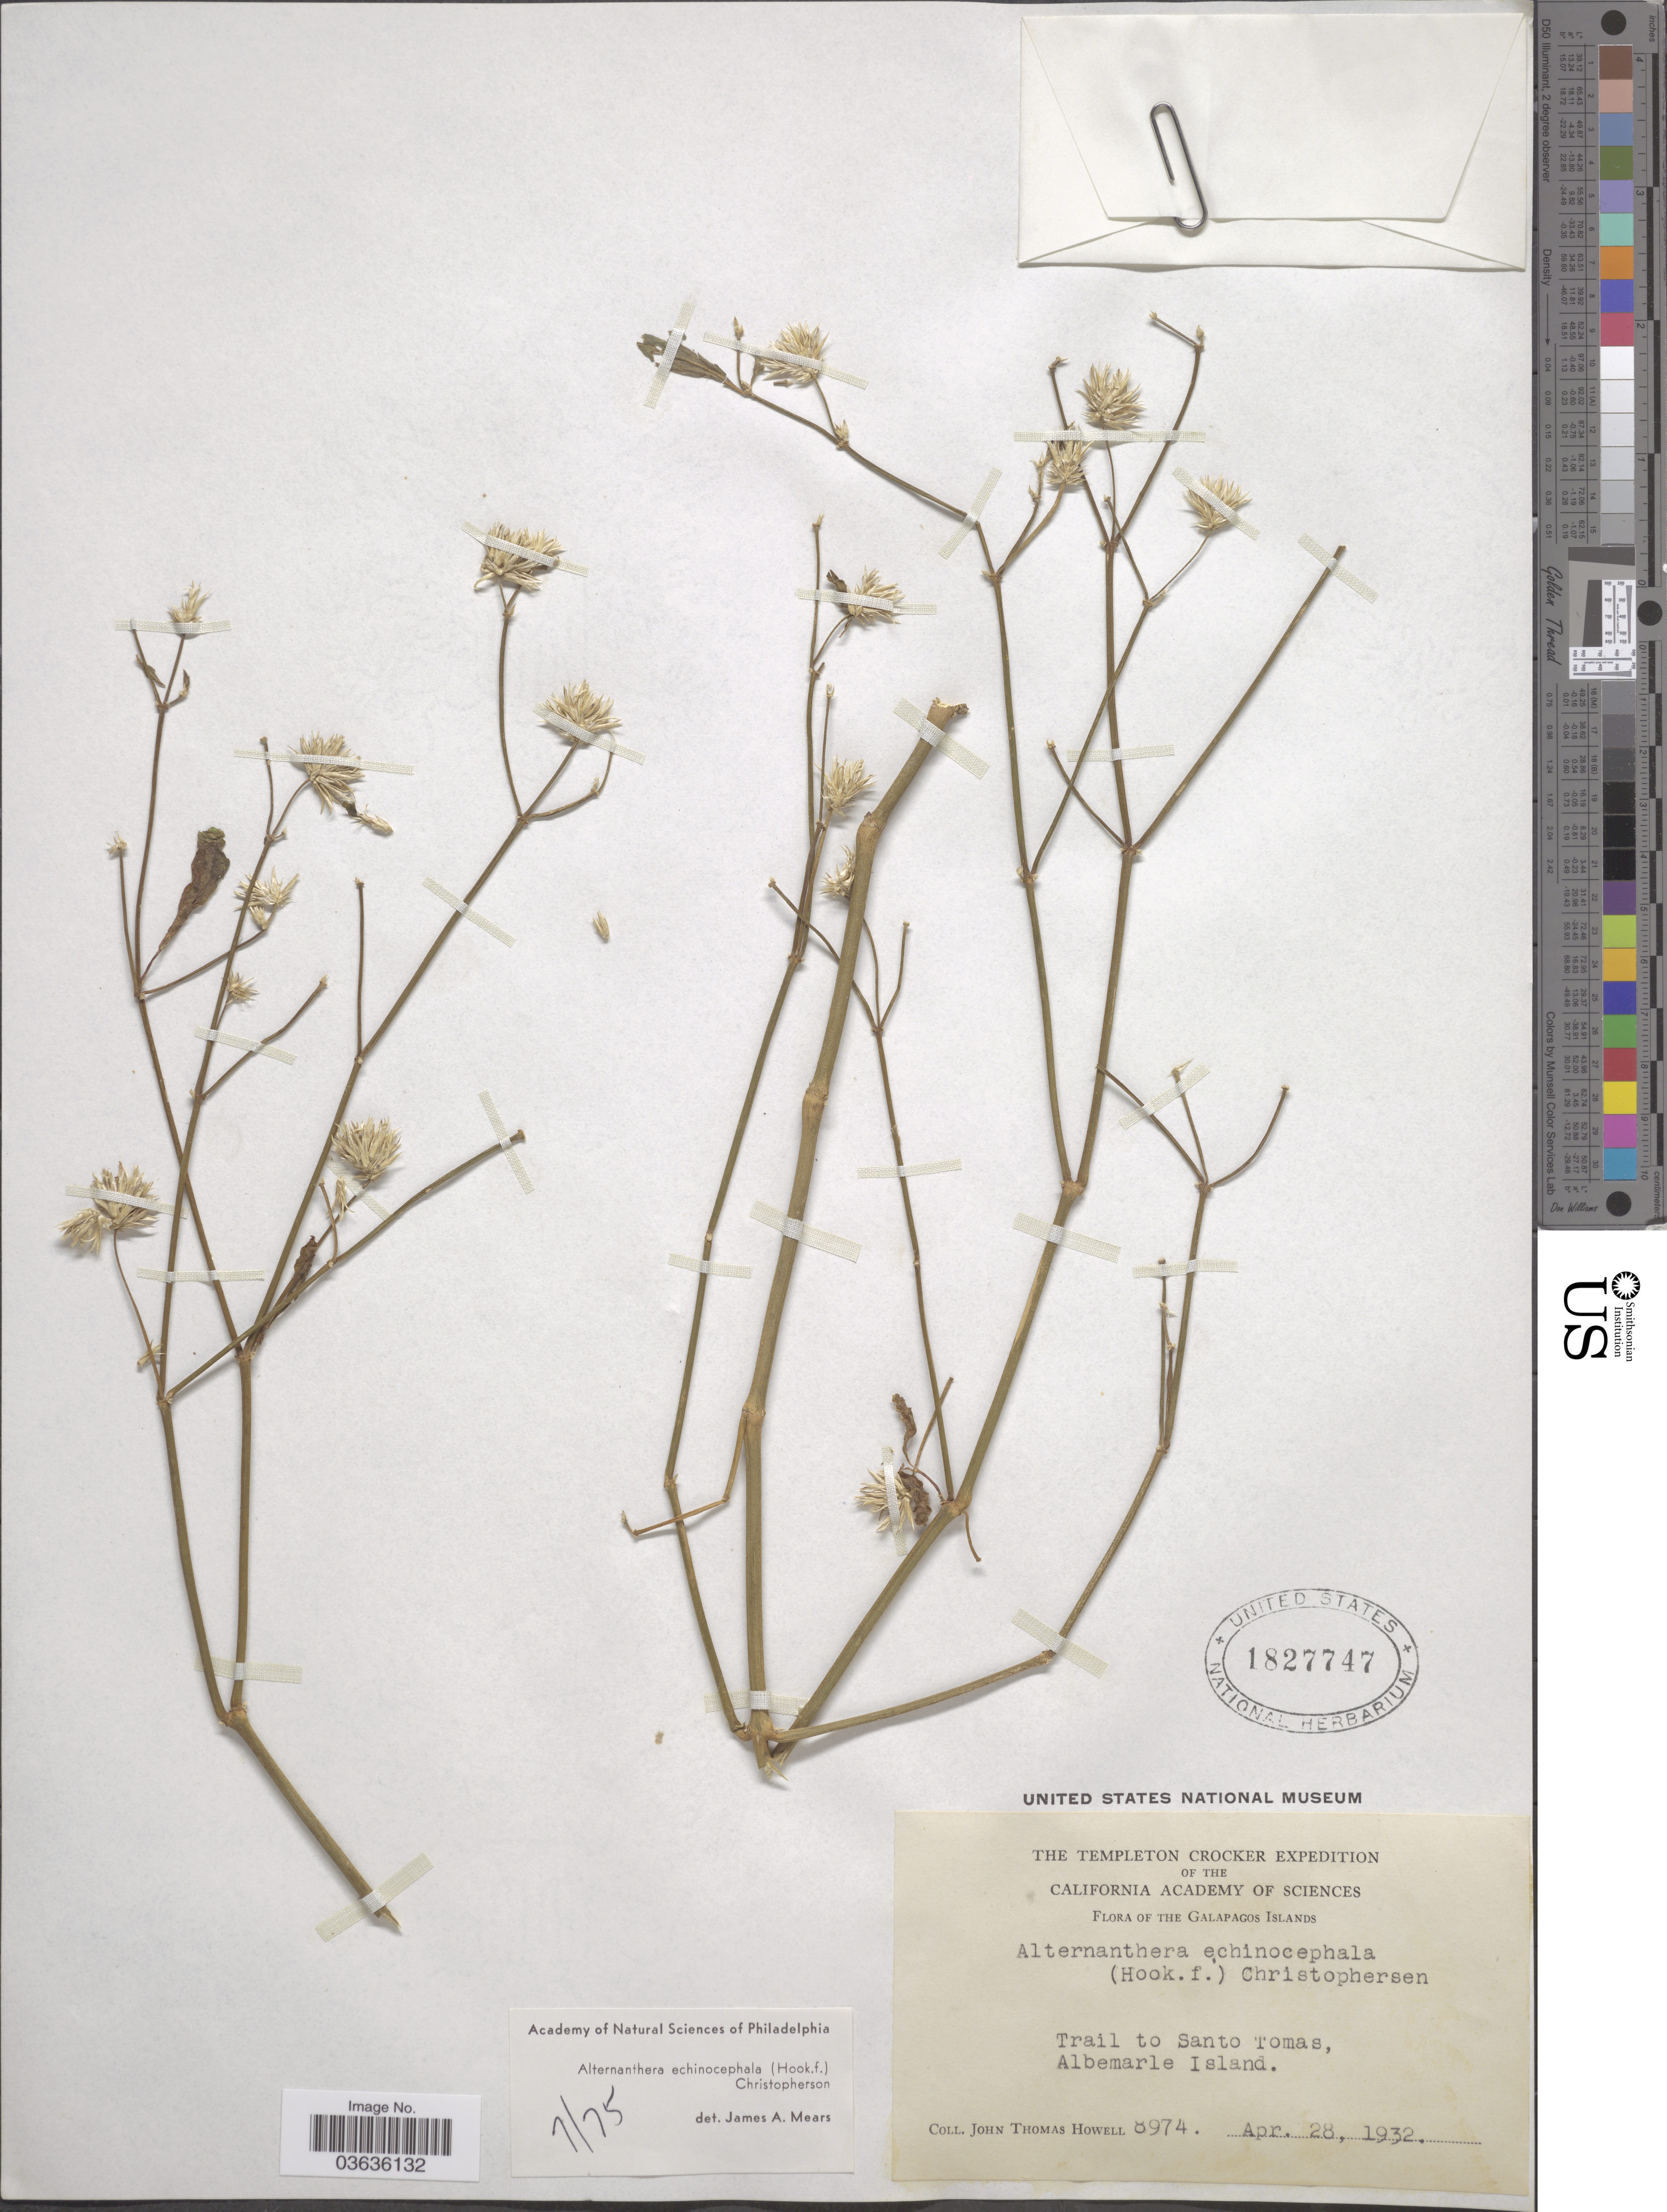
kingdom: Plantae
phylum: Tracheophyta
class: Magnoliopsida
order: Caryophyllales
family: Amaranthaceae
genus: Alternanthera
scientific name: Alternanthera echinocephala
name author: (Hook. f.) Christoph.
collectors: J. T. Howell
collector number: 8974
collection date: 1932-04-28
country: Ecuador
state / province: Colón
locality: The Galapagos Islands. Trail to Santo Tomas, Albemarle Island.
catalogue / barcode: US 1827747